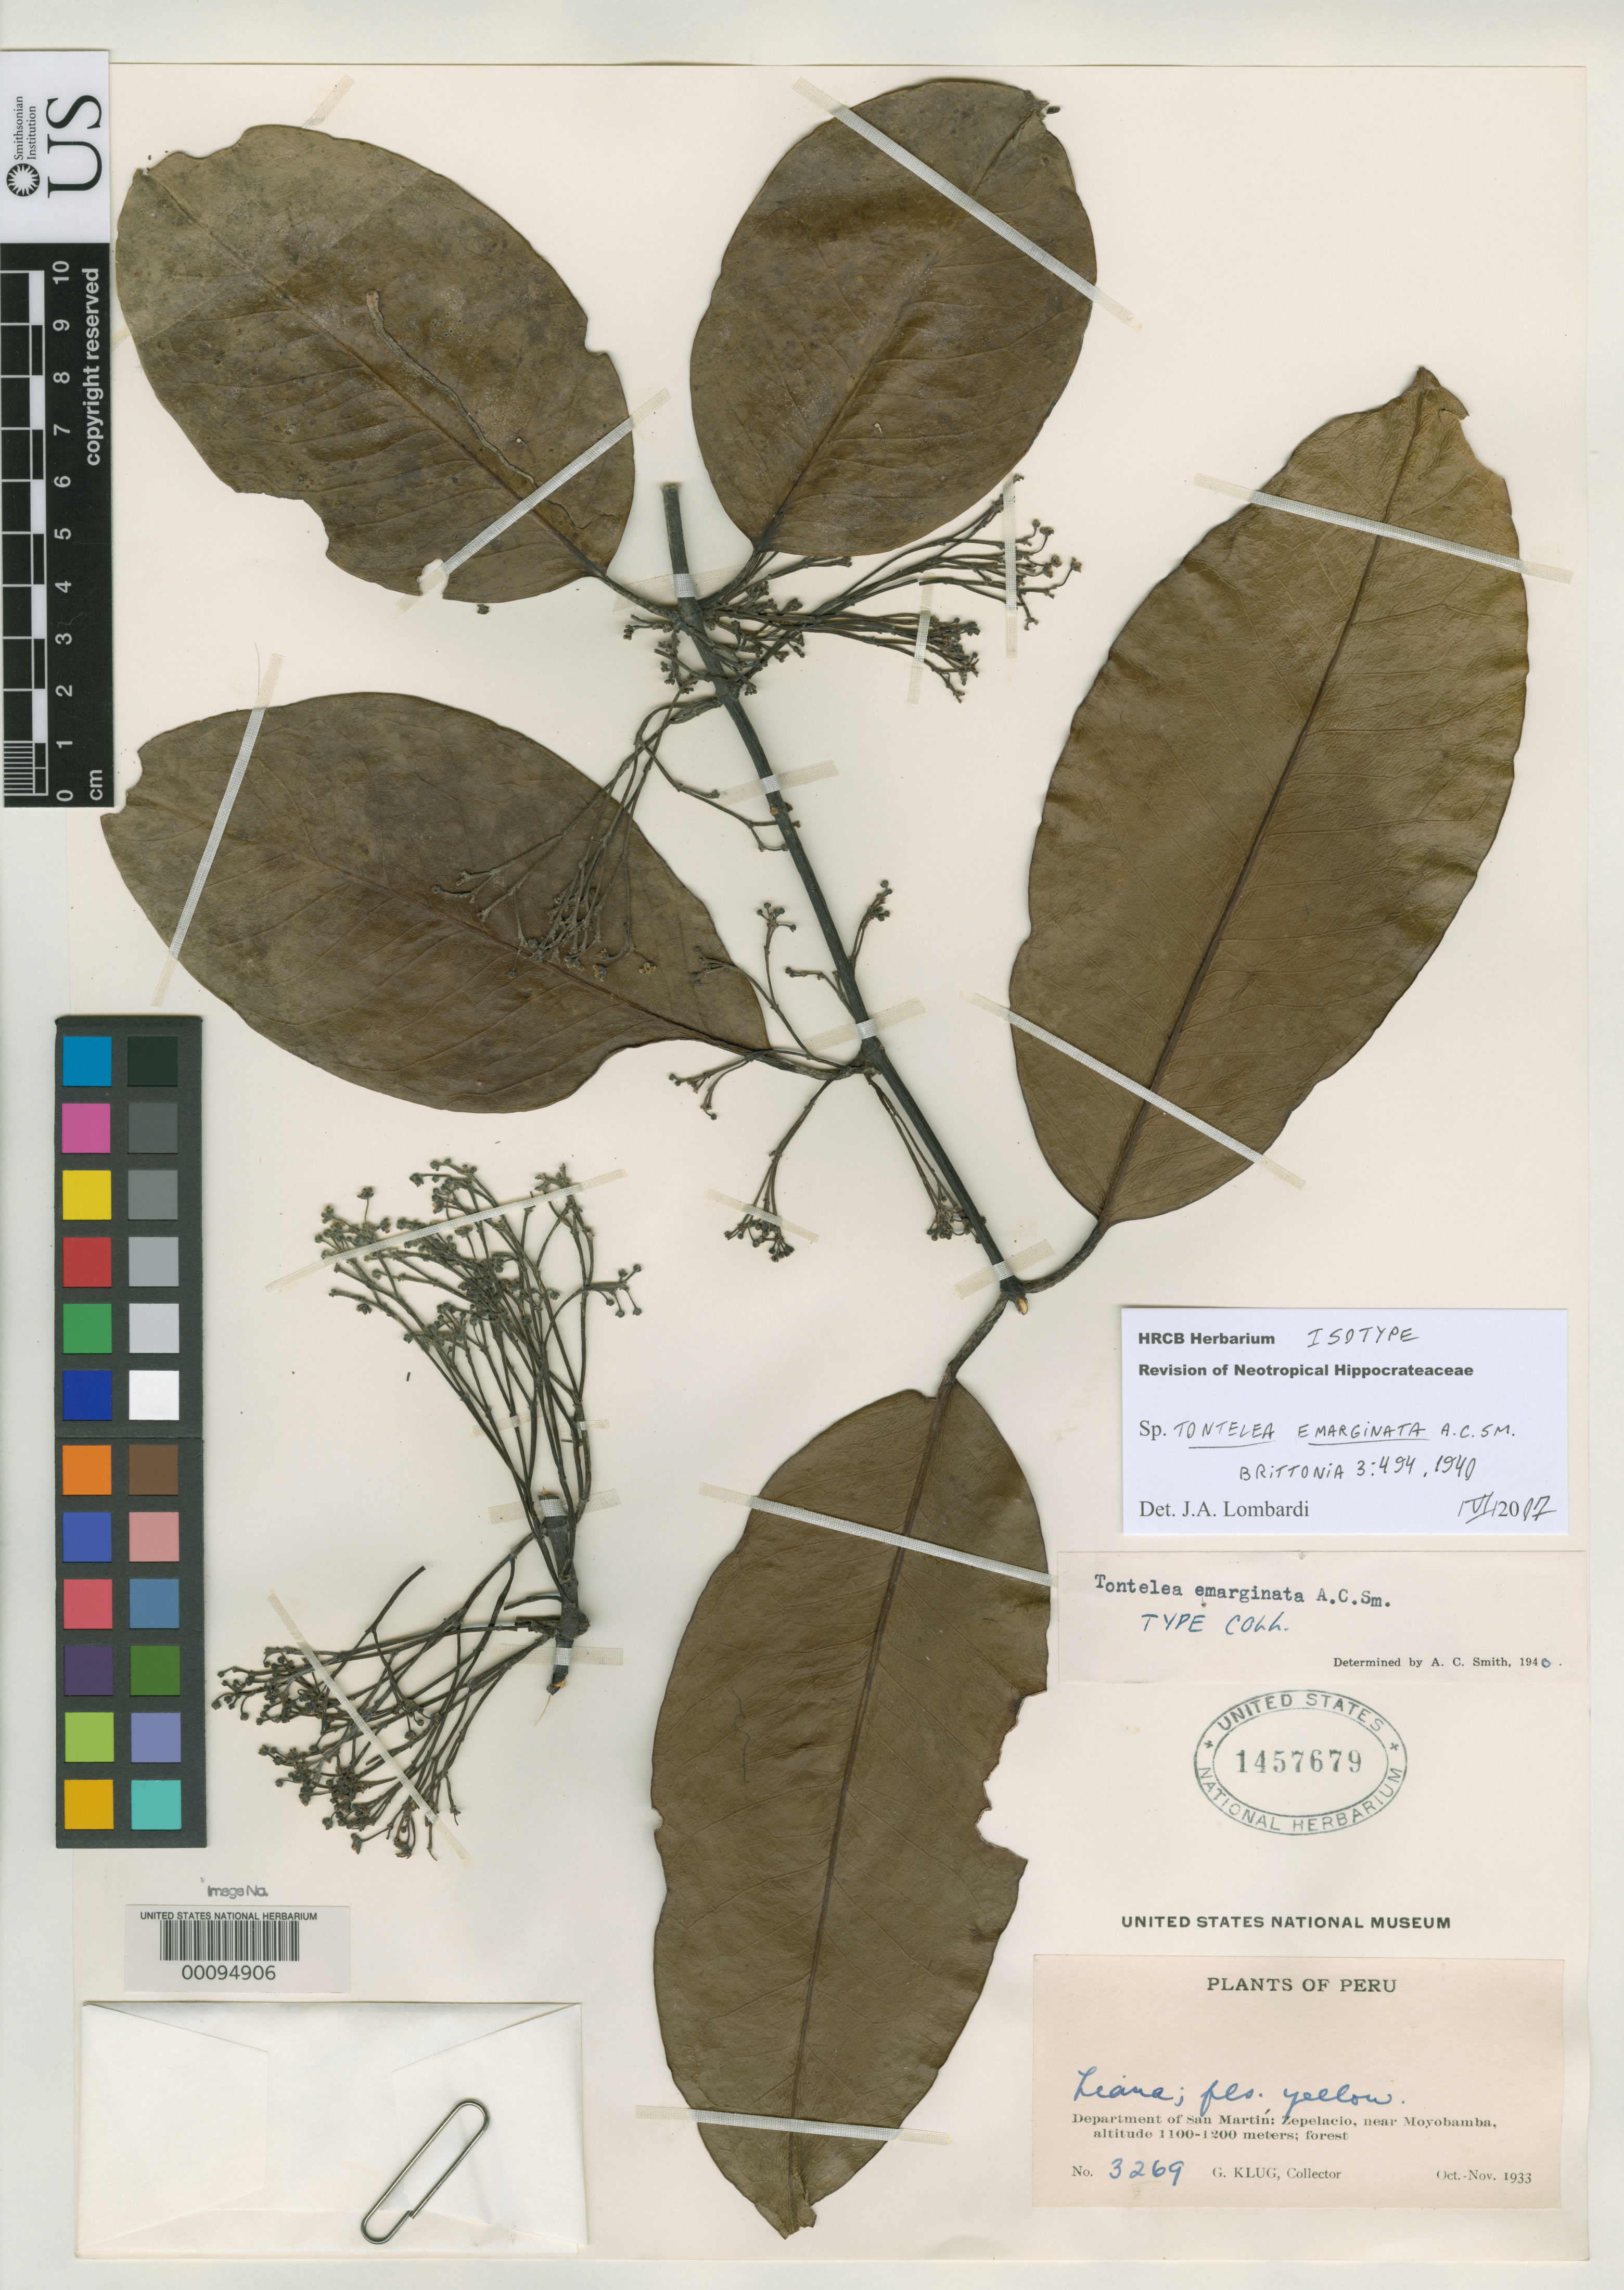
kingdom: Plantae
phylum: Tracheophyta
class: Magnoliopsida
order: Celastrales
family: Celastraceae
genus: Tontelea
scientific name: Tontelea emarginata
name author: A.C. Sm.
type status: Isotype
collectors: G. Klug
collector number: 3269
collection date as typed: Oct 1933 to -- Nov 1933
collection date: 1933-10/1933-11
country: Peru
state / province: San Martín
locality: Zepelacio, near Moyobamba.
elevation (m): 1100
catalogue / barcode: US 1457679